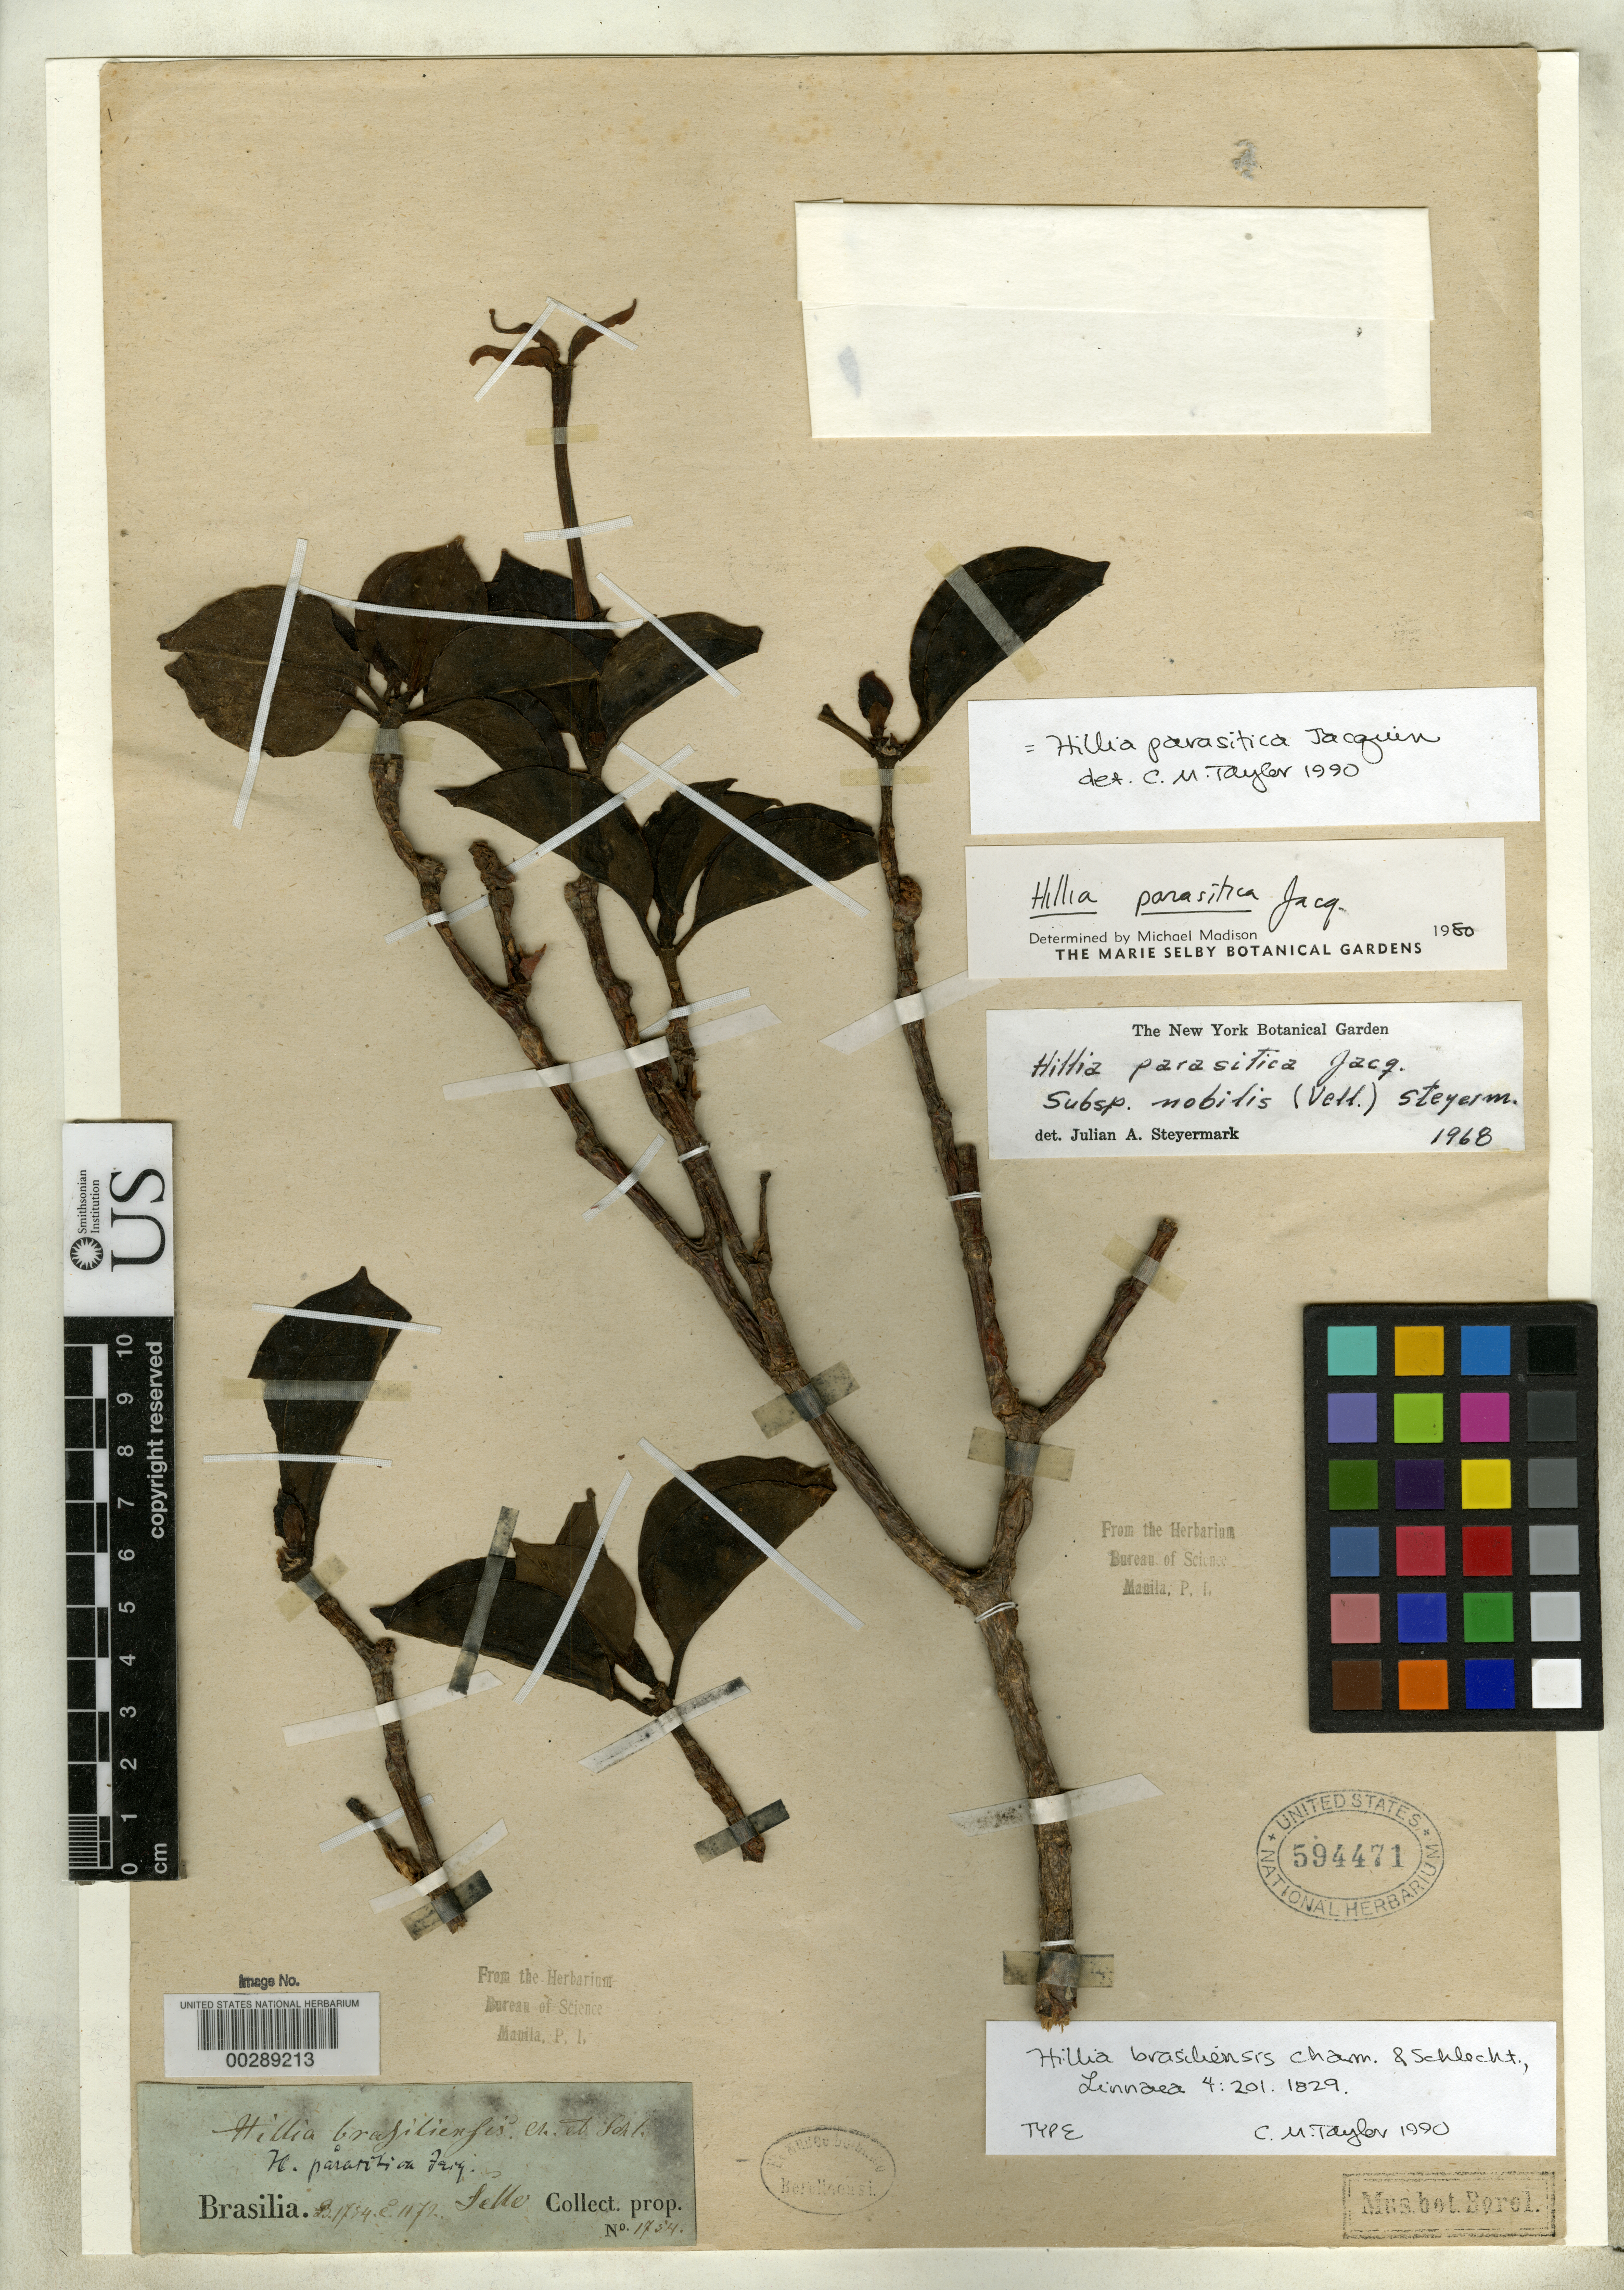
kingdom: Plantae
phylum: Tracheophyta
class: Magnoliopsida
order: Gentianales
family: Rubiaceae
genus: Hillia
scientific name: Hillia brasiliensis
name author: Cham. & Schltdl.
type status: Possible Isotype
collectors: F. Sellow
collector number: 1754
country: Brazil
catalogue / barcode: US 594471